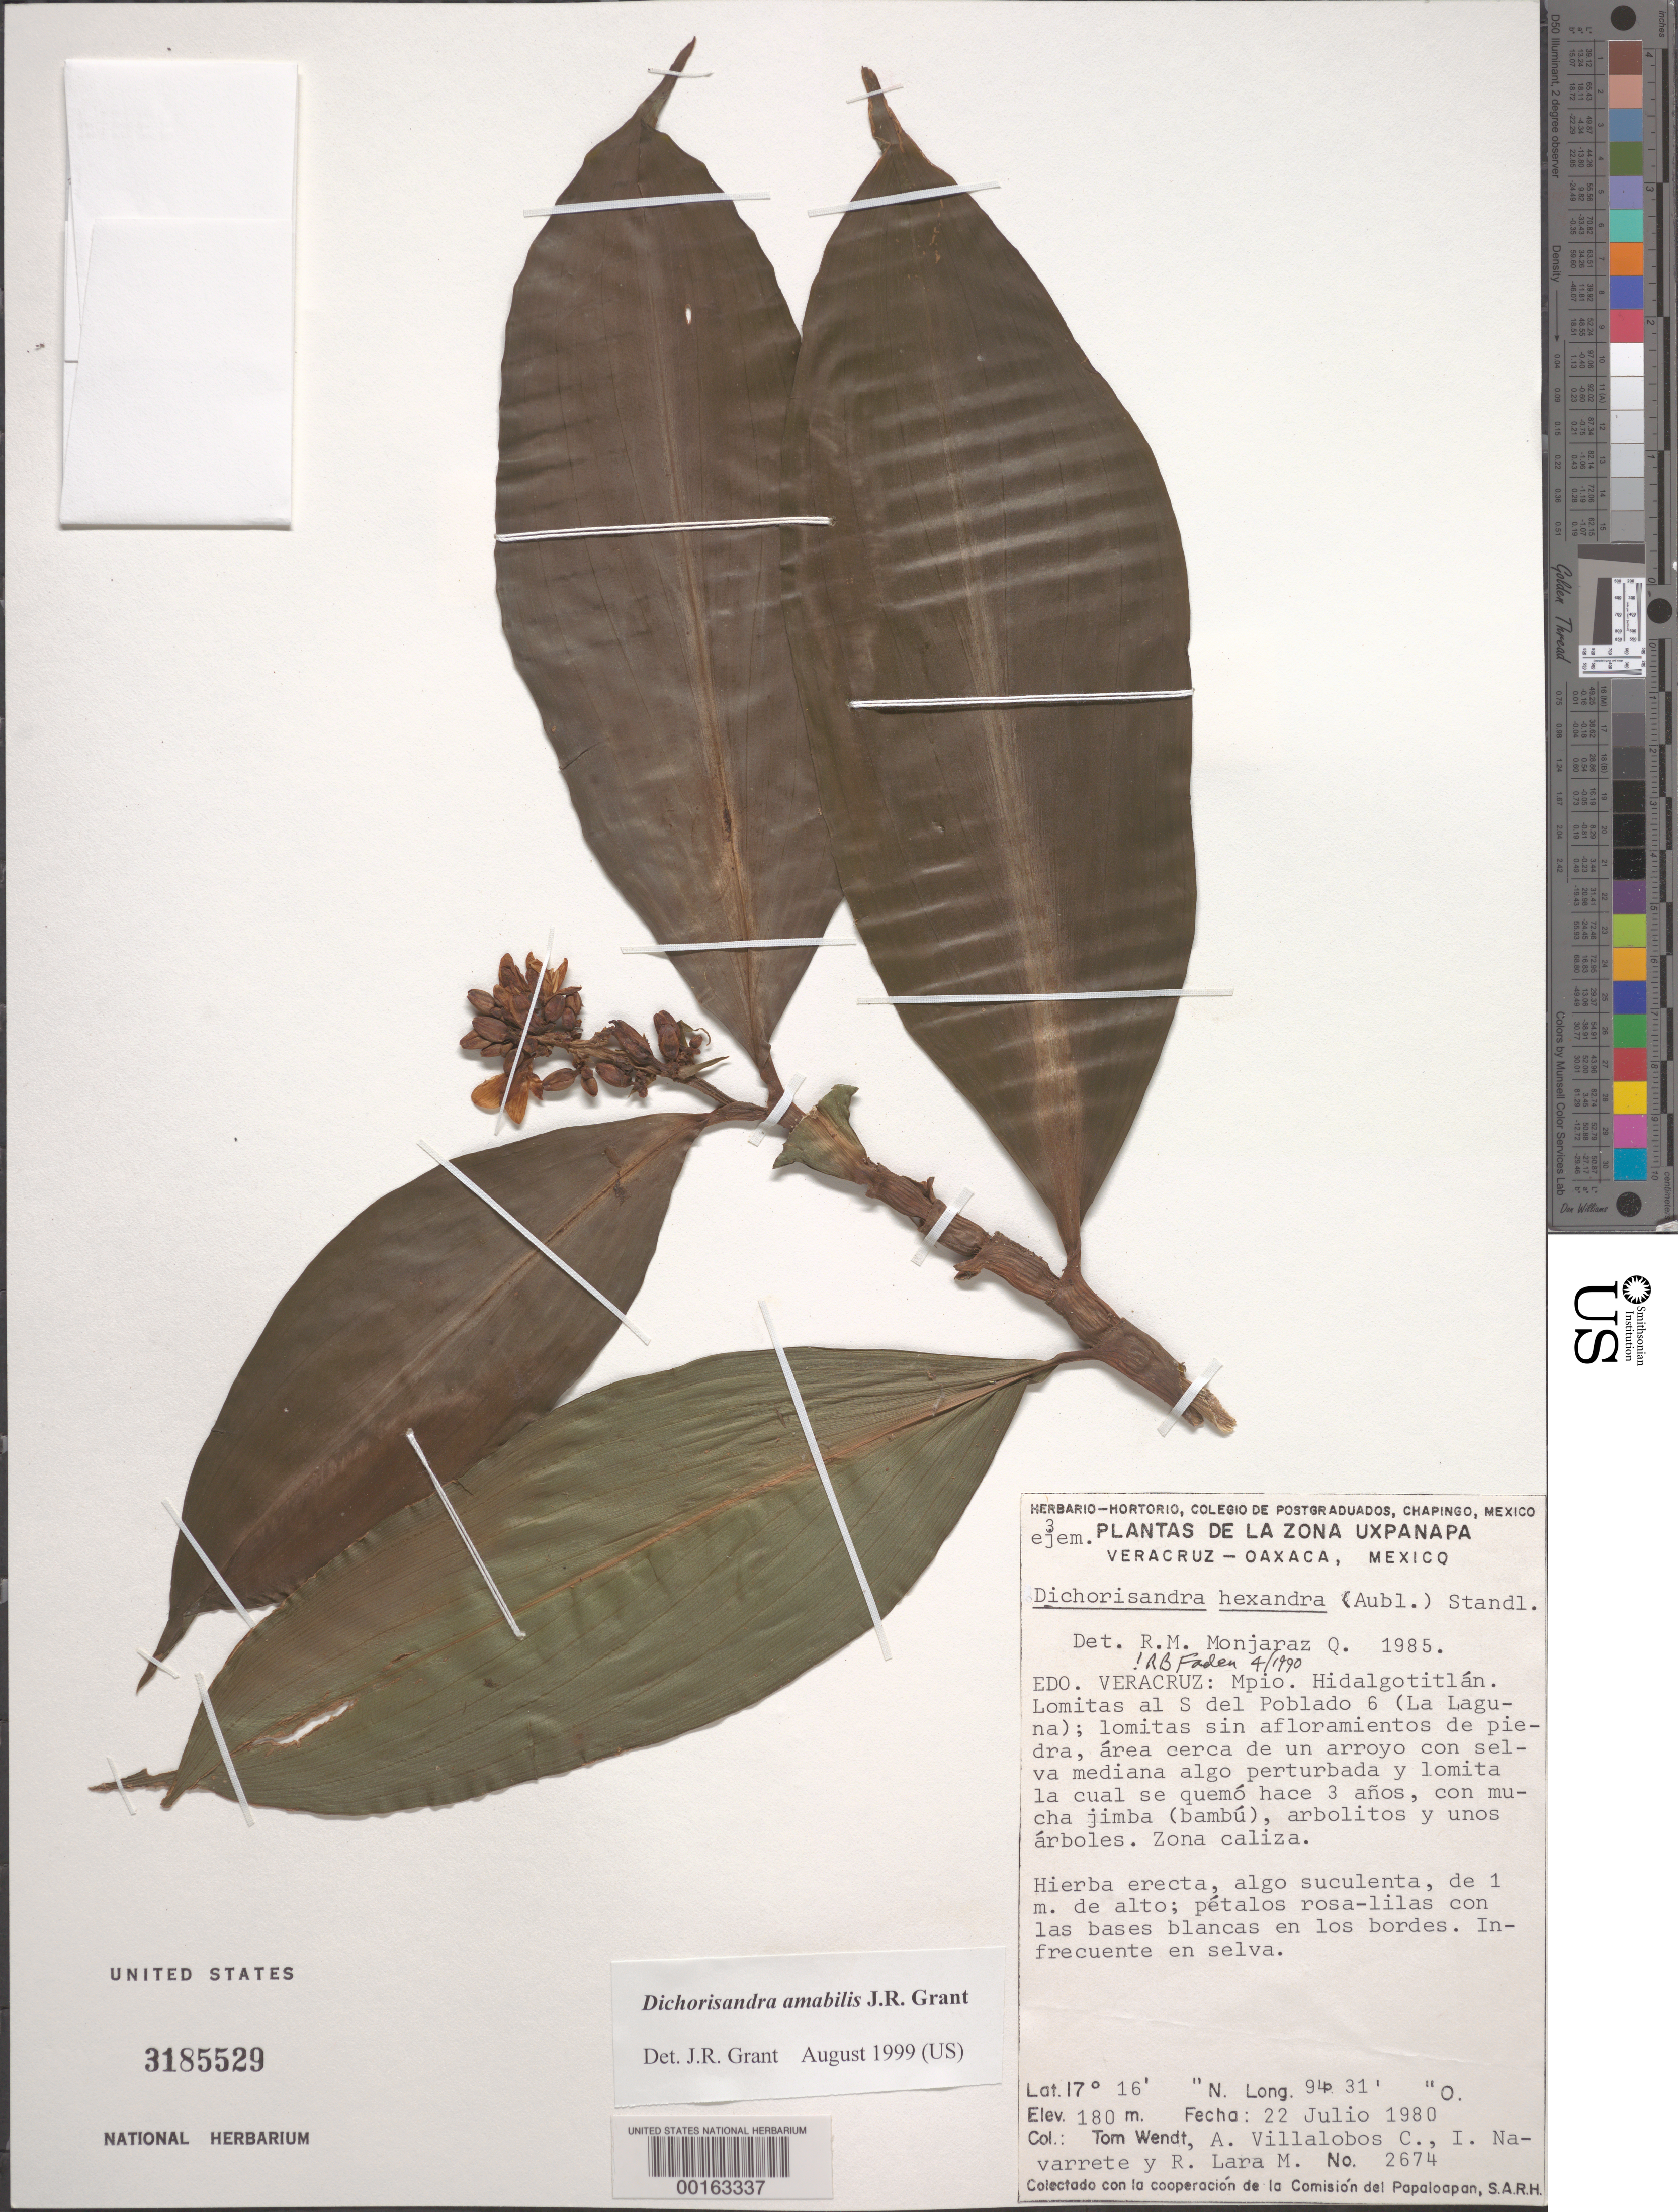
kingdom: Plantae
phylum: Tracheophyta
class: Liliopsida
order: Commelinales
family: Commelinaceae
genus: Dichorisandra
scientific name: Dichorisandra hexandra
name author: (Aubl.) Standl.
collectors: T. L. Wendt, A. Villalobos C., I. Navarrete & R. Lara M.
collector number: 2674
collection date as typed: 22 Jul 1980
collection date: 1980-07-22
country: Mexico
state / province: Veracruz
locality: Hidalgotitlan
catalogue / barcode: US 3185529